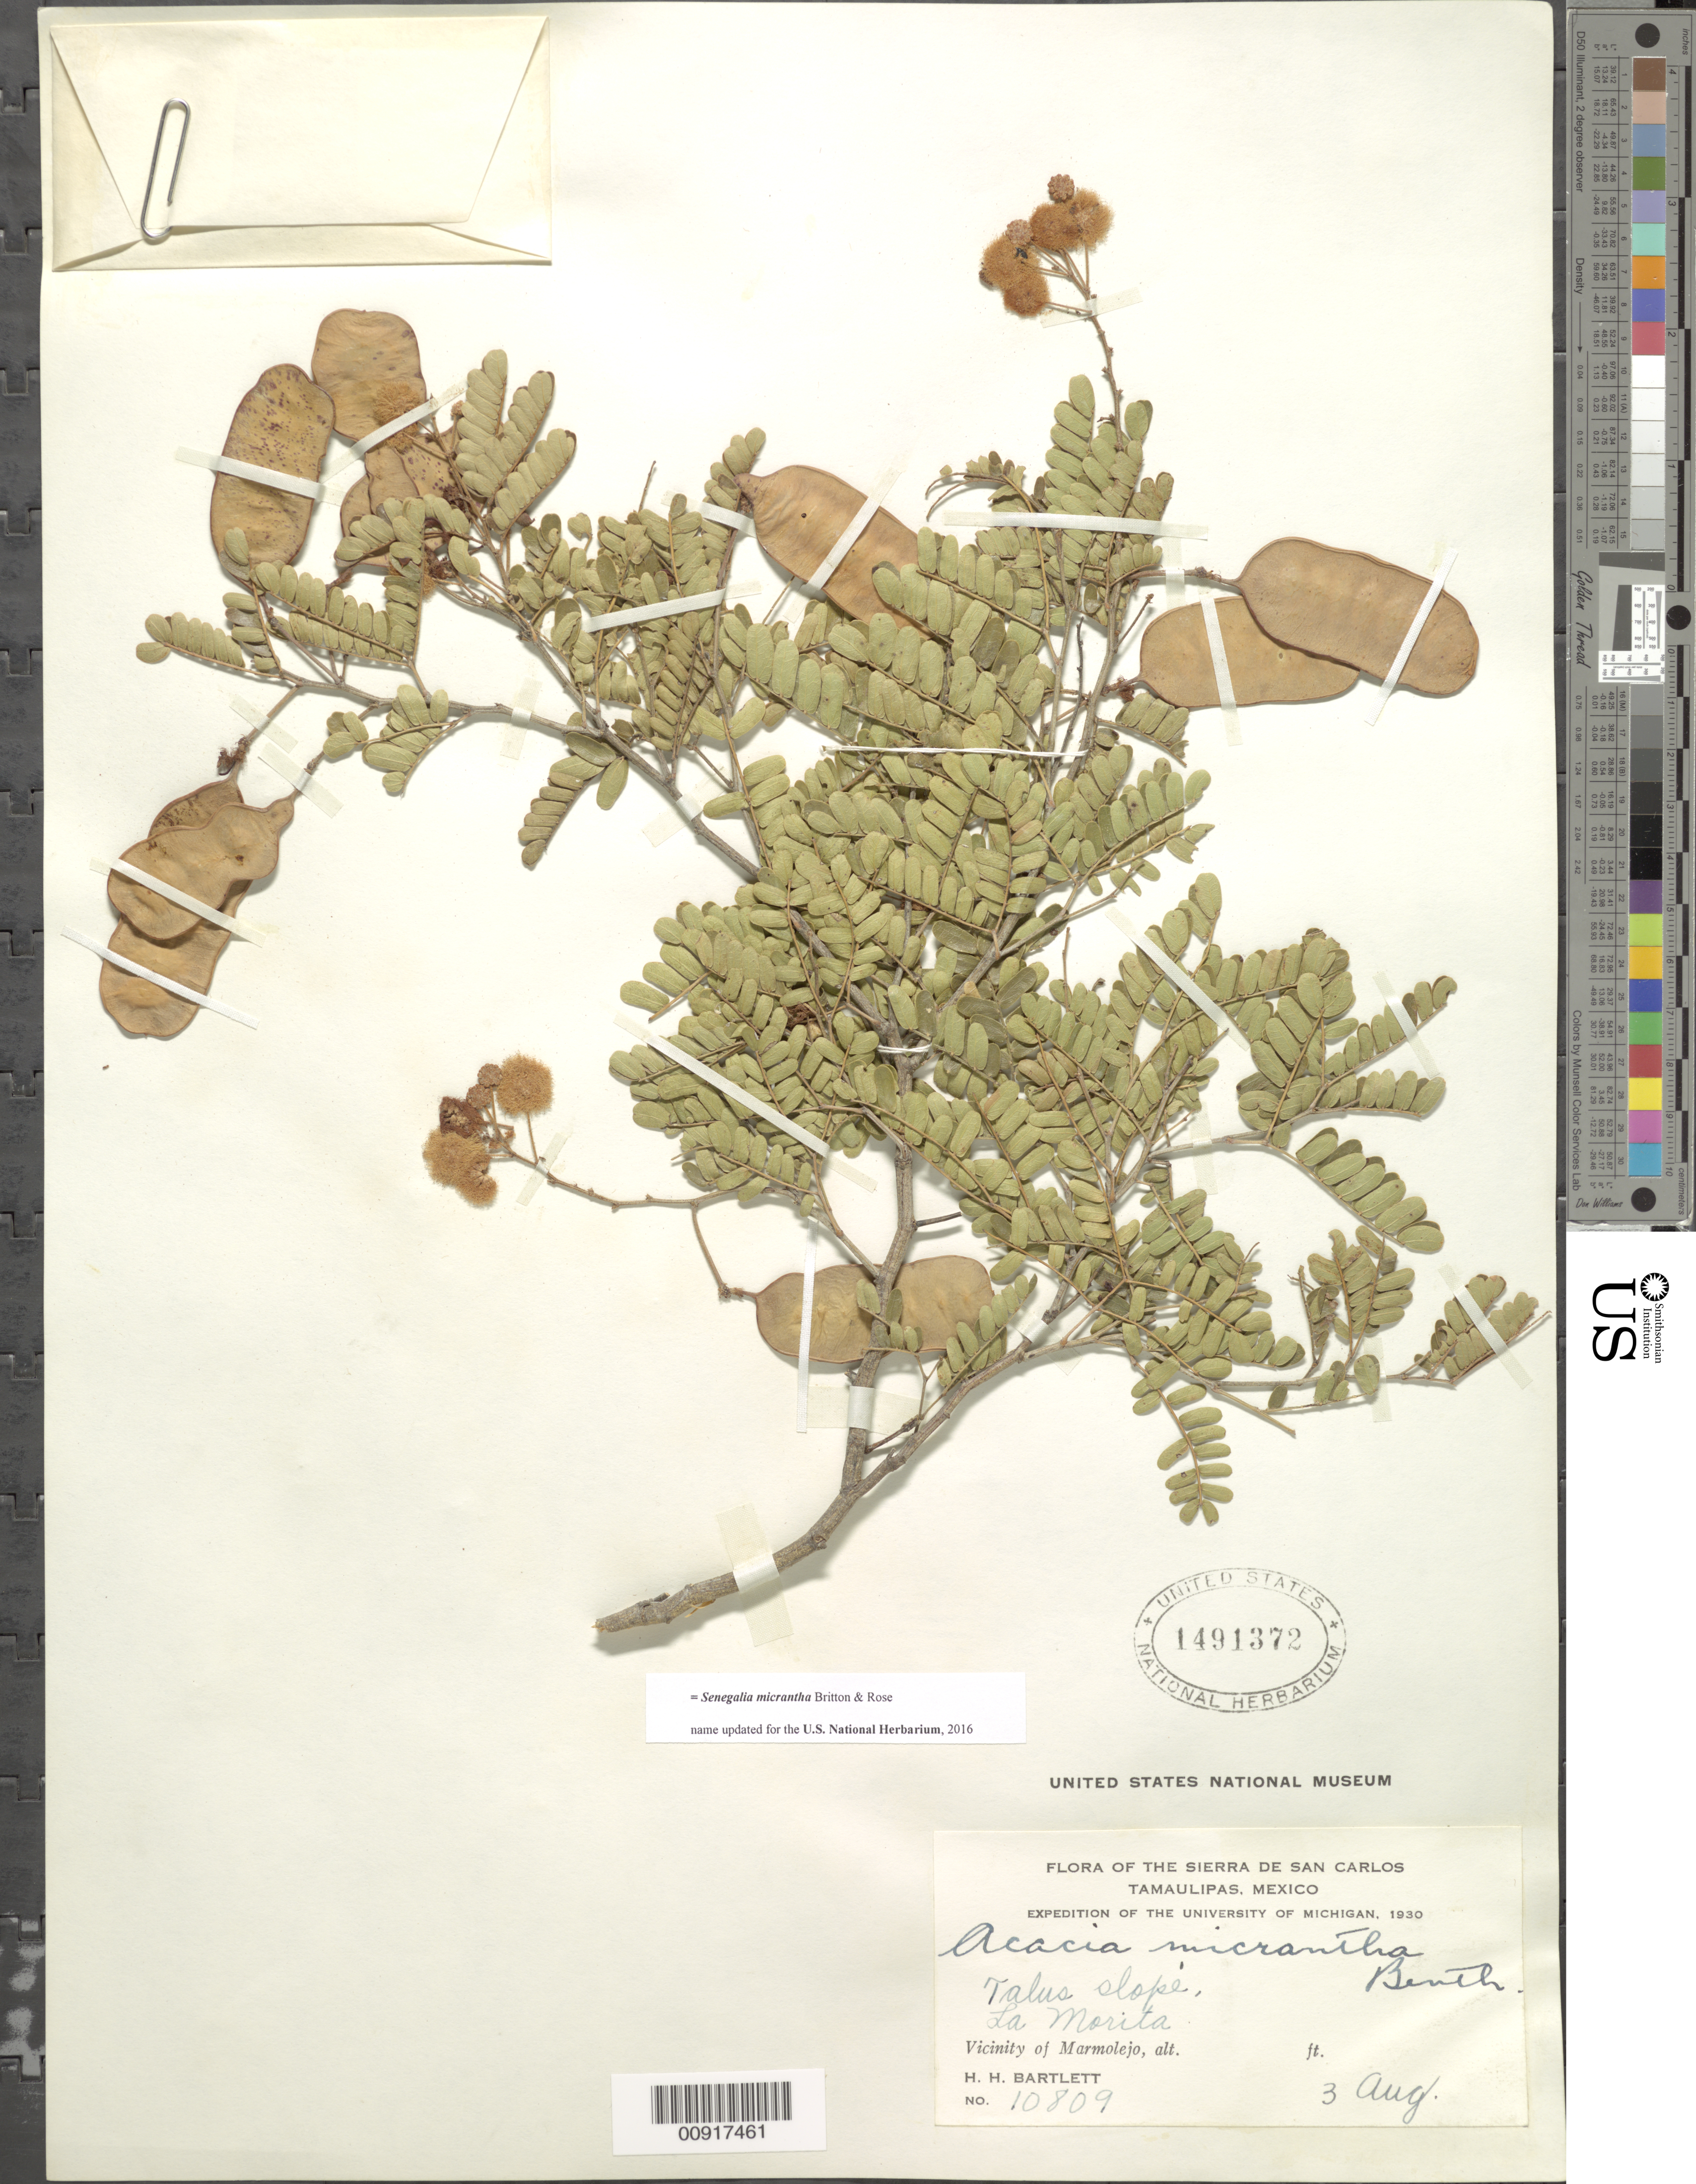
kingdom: Plantae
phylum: Tracheophyta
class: Magnoliopsida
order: Fabales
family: Fabaceae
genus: Senegalia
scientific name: Senegalia micrantha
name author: Britton & Rose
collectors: H. H. Bartlett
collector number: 10809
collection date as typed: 03 Aug 1930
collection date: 1930-08-03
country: Mexico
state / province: Tamaulipas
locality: La Morita vicinity of Marmolejo.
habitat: Talus slope.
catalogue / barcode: US 1491372